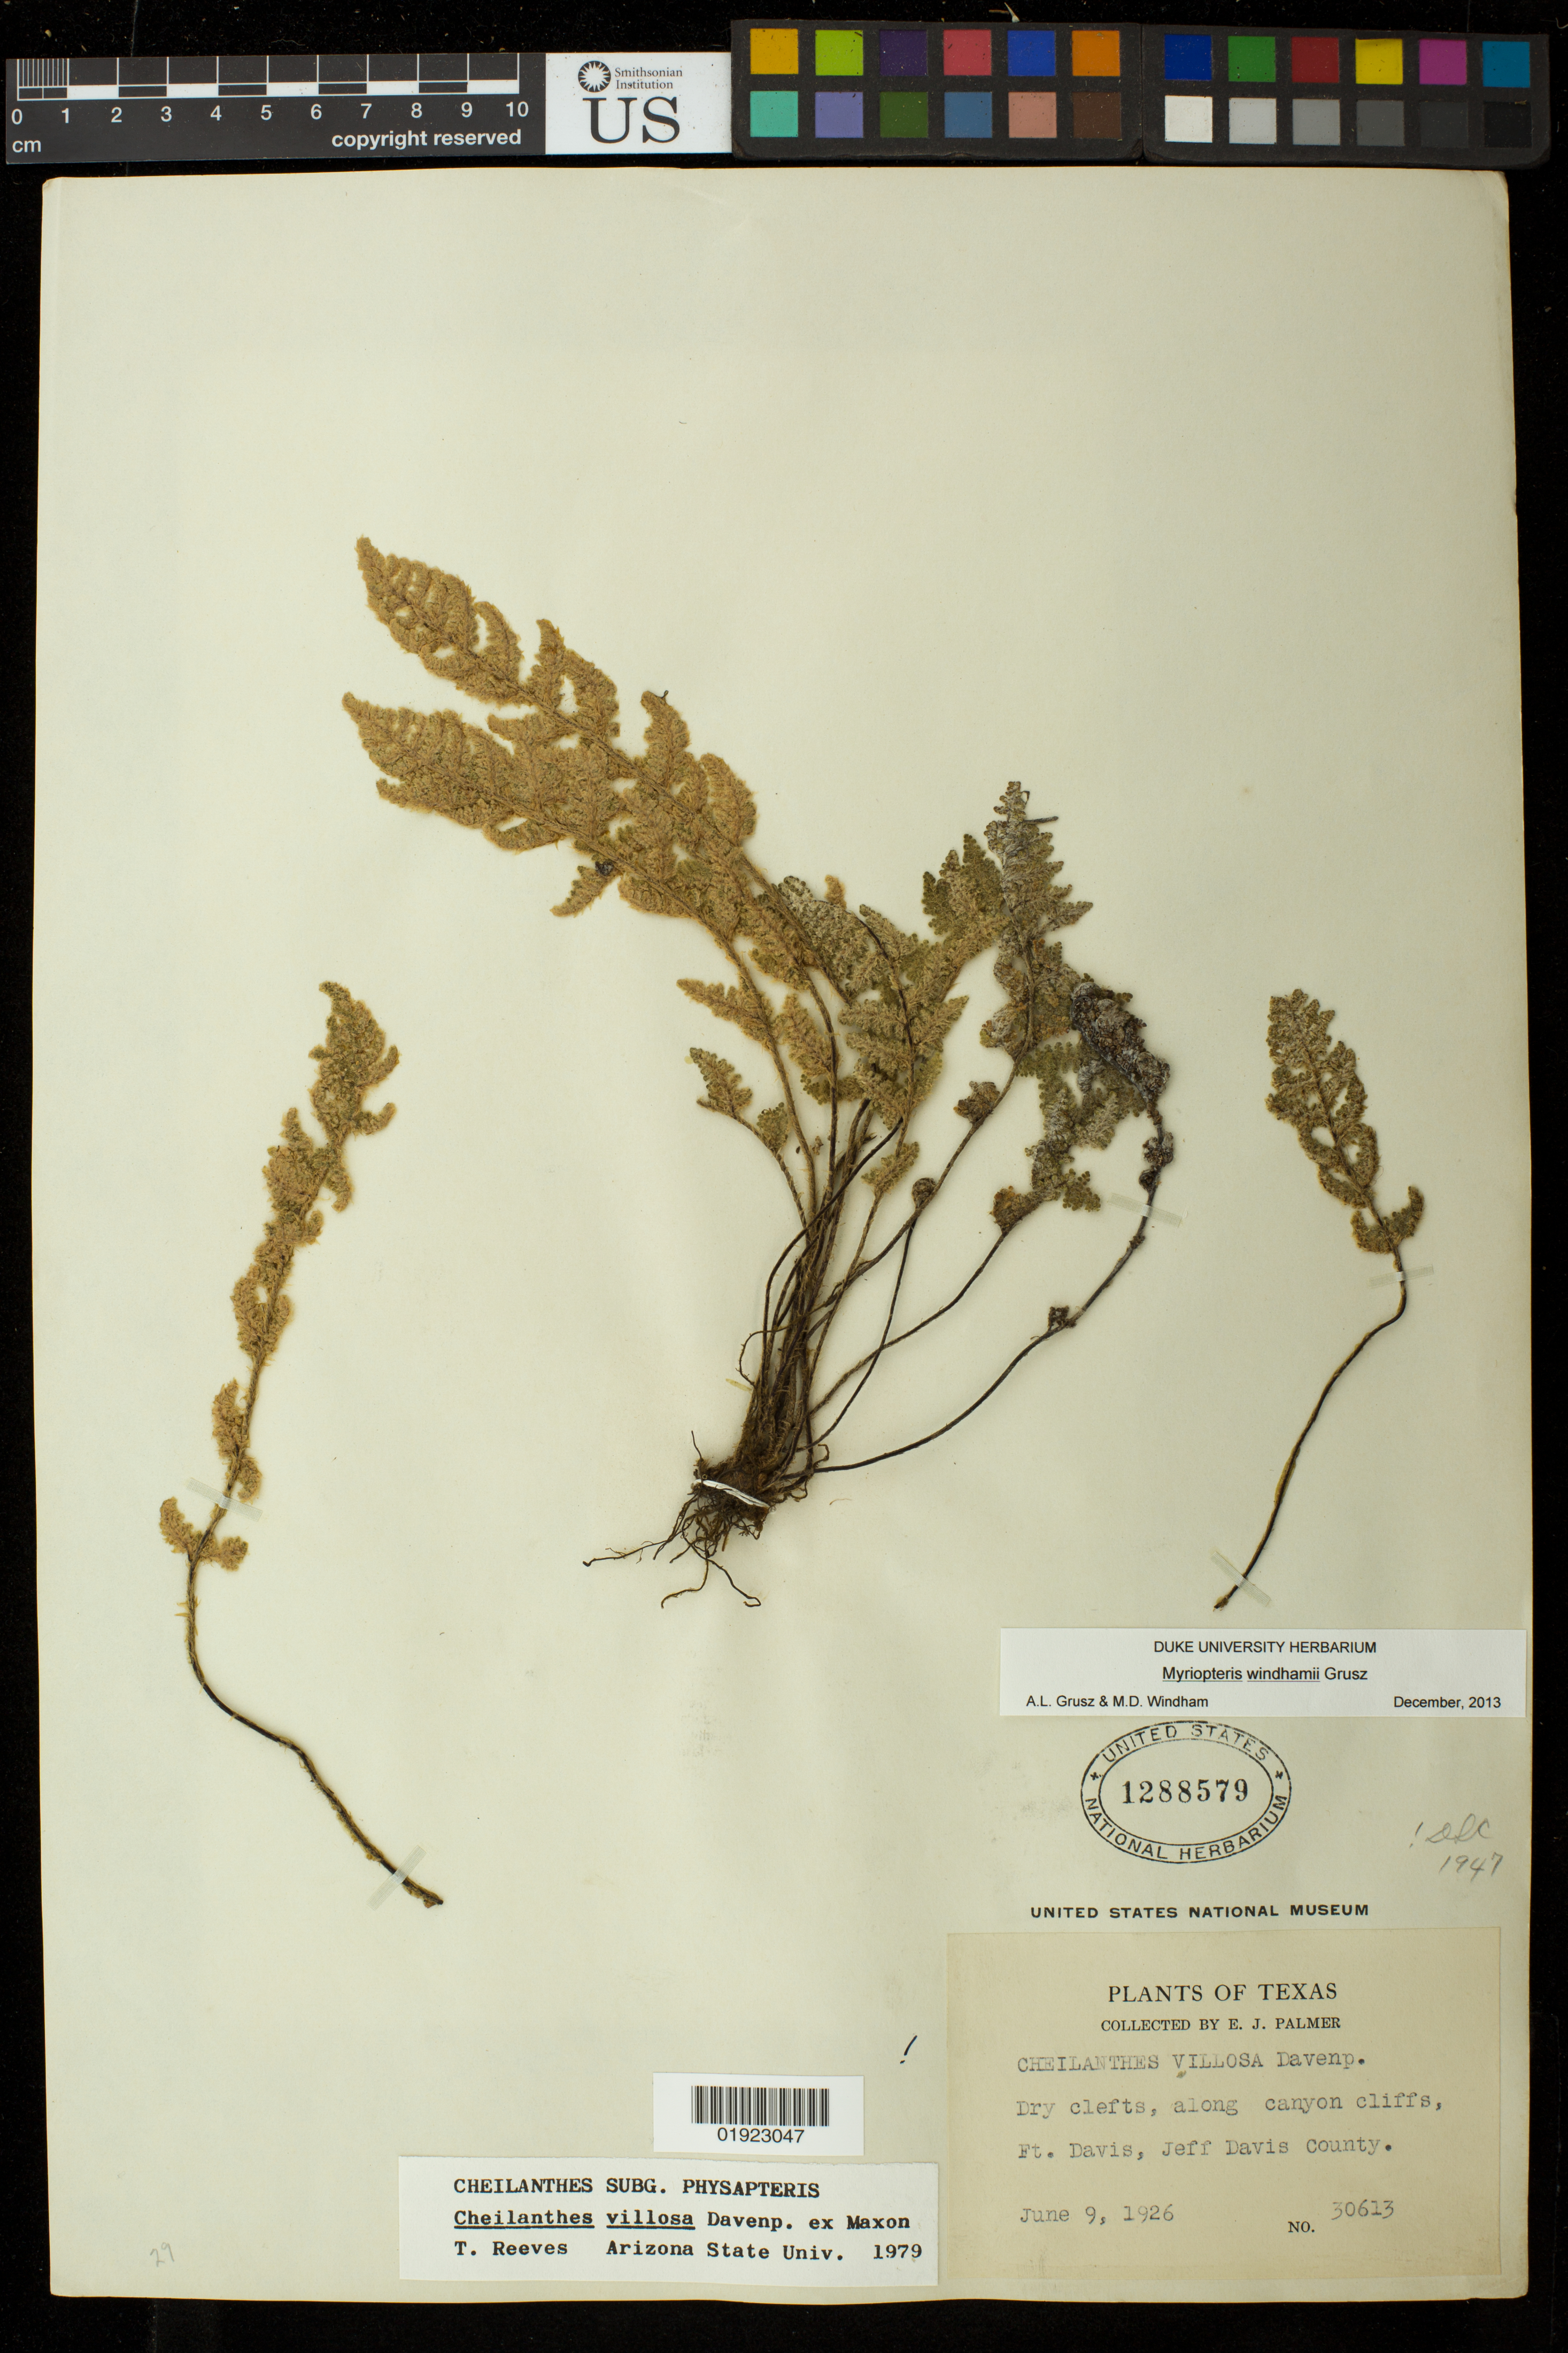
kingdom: Plantae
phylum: Tracheophyta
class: Polypodiopsida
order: Polypodiales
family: Pteridaceae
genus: Myriopteris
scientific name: Myriopteris windhamii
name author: Grusz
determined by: Grusz, A. L.; Windham, M. D.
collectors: E. J. Palmer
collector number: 30613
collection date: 1926-06-09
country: United States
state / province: Texas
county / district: Jeff Davis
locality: Ft. Davis.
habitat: Dry clefts, along canyon cliffs.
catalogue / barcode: US 1288579